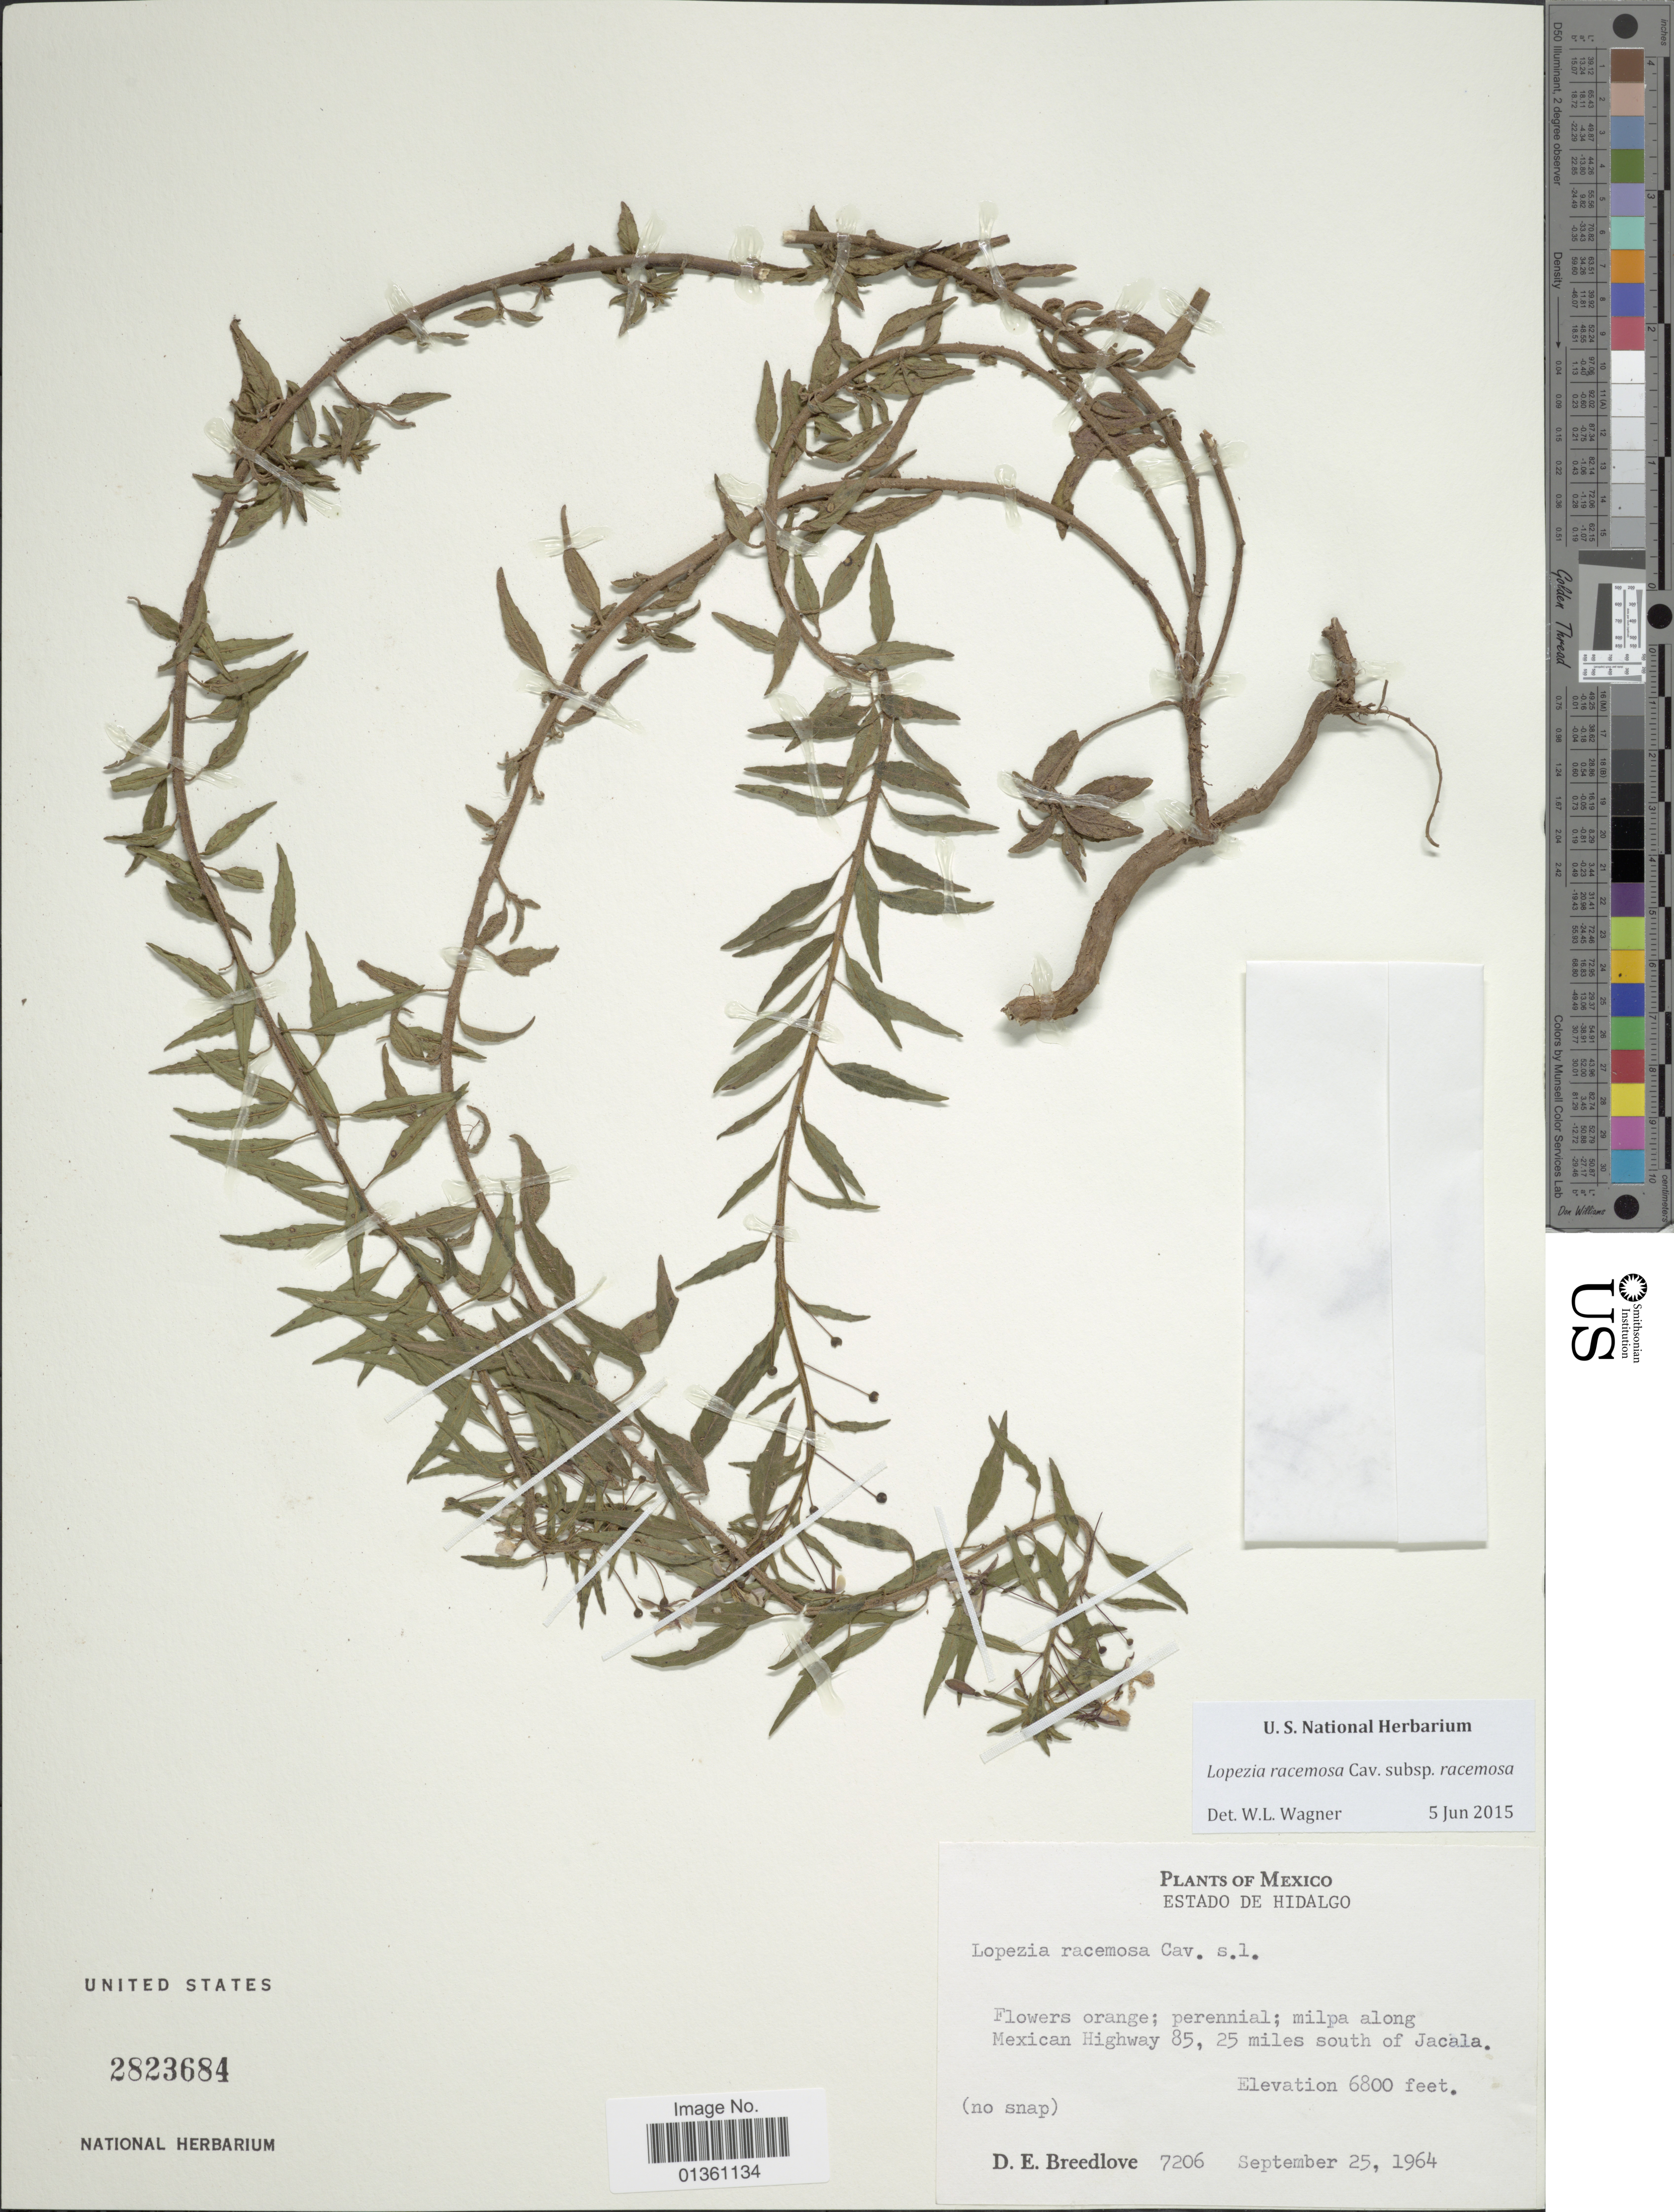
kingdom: Plantae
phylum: Tracheophyta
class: Magnoliopsida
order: Myrtales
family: Onagraceae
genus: Lopezia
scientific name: Lopezia racemosa subsp. racemosa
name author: Cav.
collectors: D. E. Breedlove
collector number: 7206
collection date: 1964-09-25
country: Mexico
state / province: Hidalgo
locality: Along Mexican Highway 85, 25 miles south of Jacala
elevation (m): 2073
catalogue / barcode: US 2823684